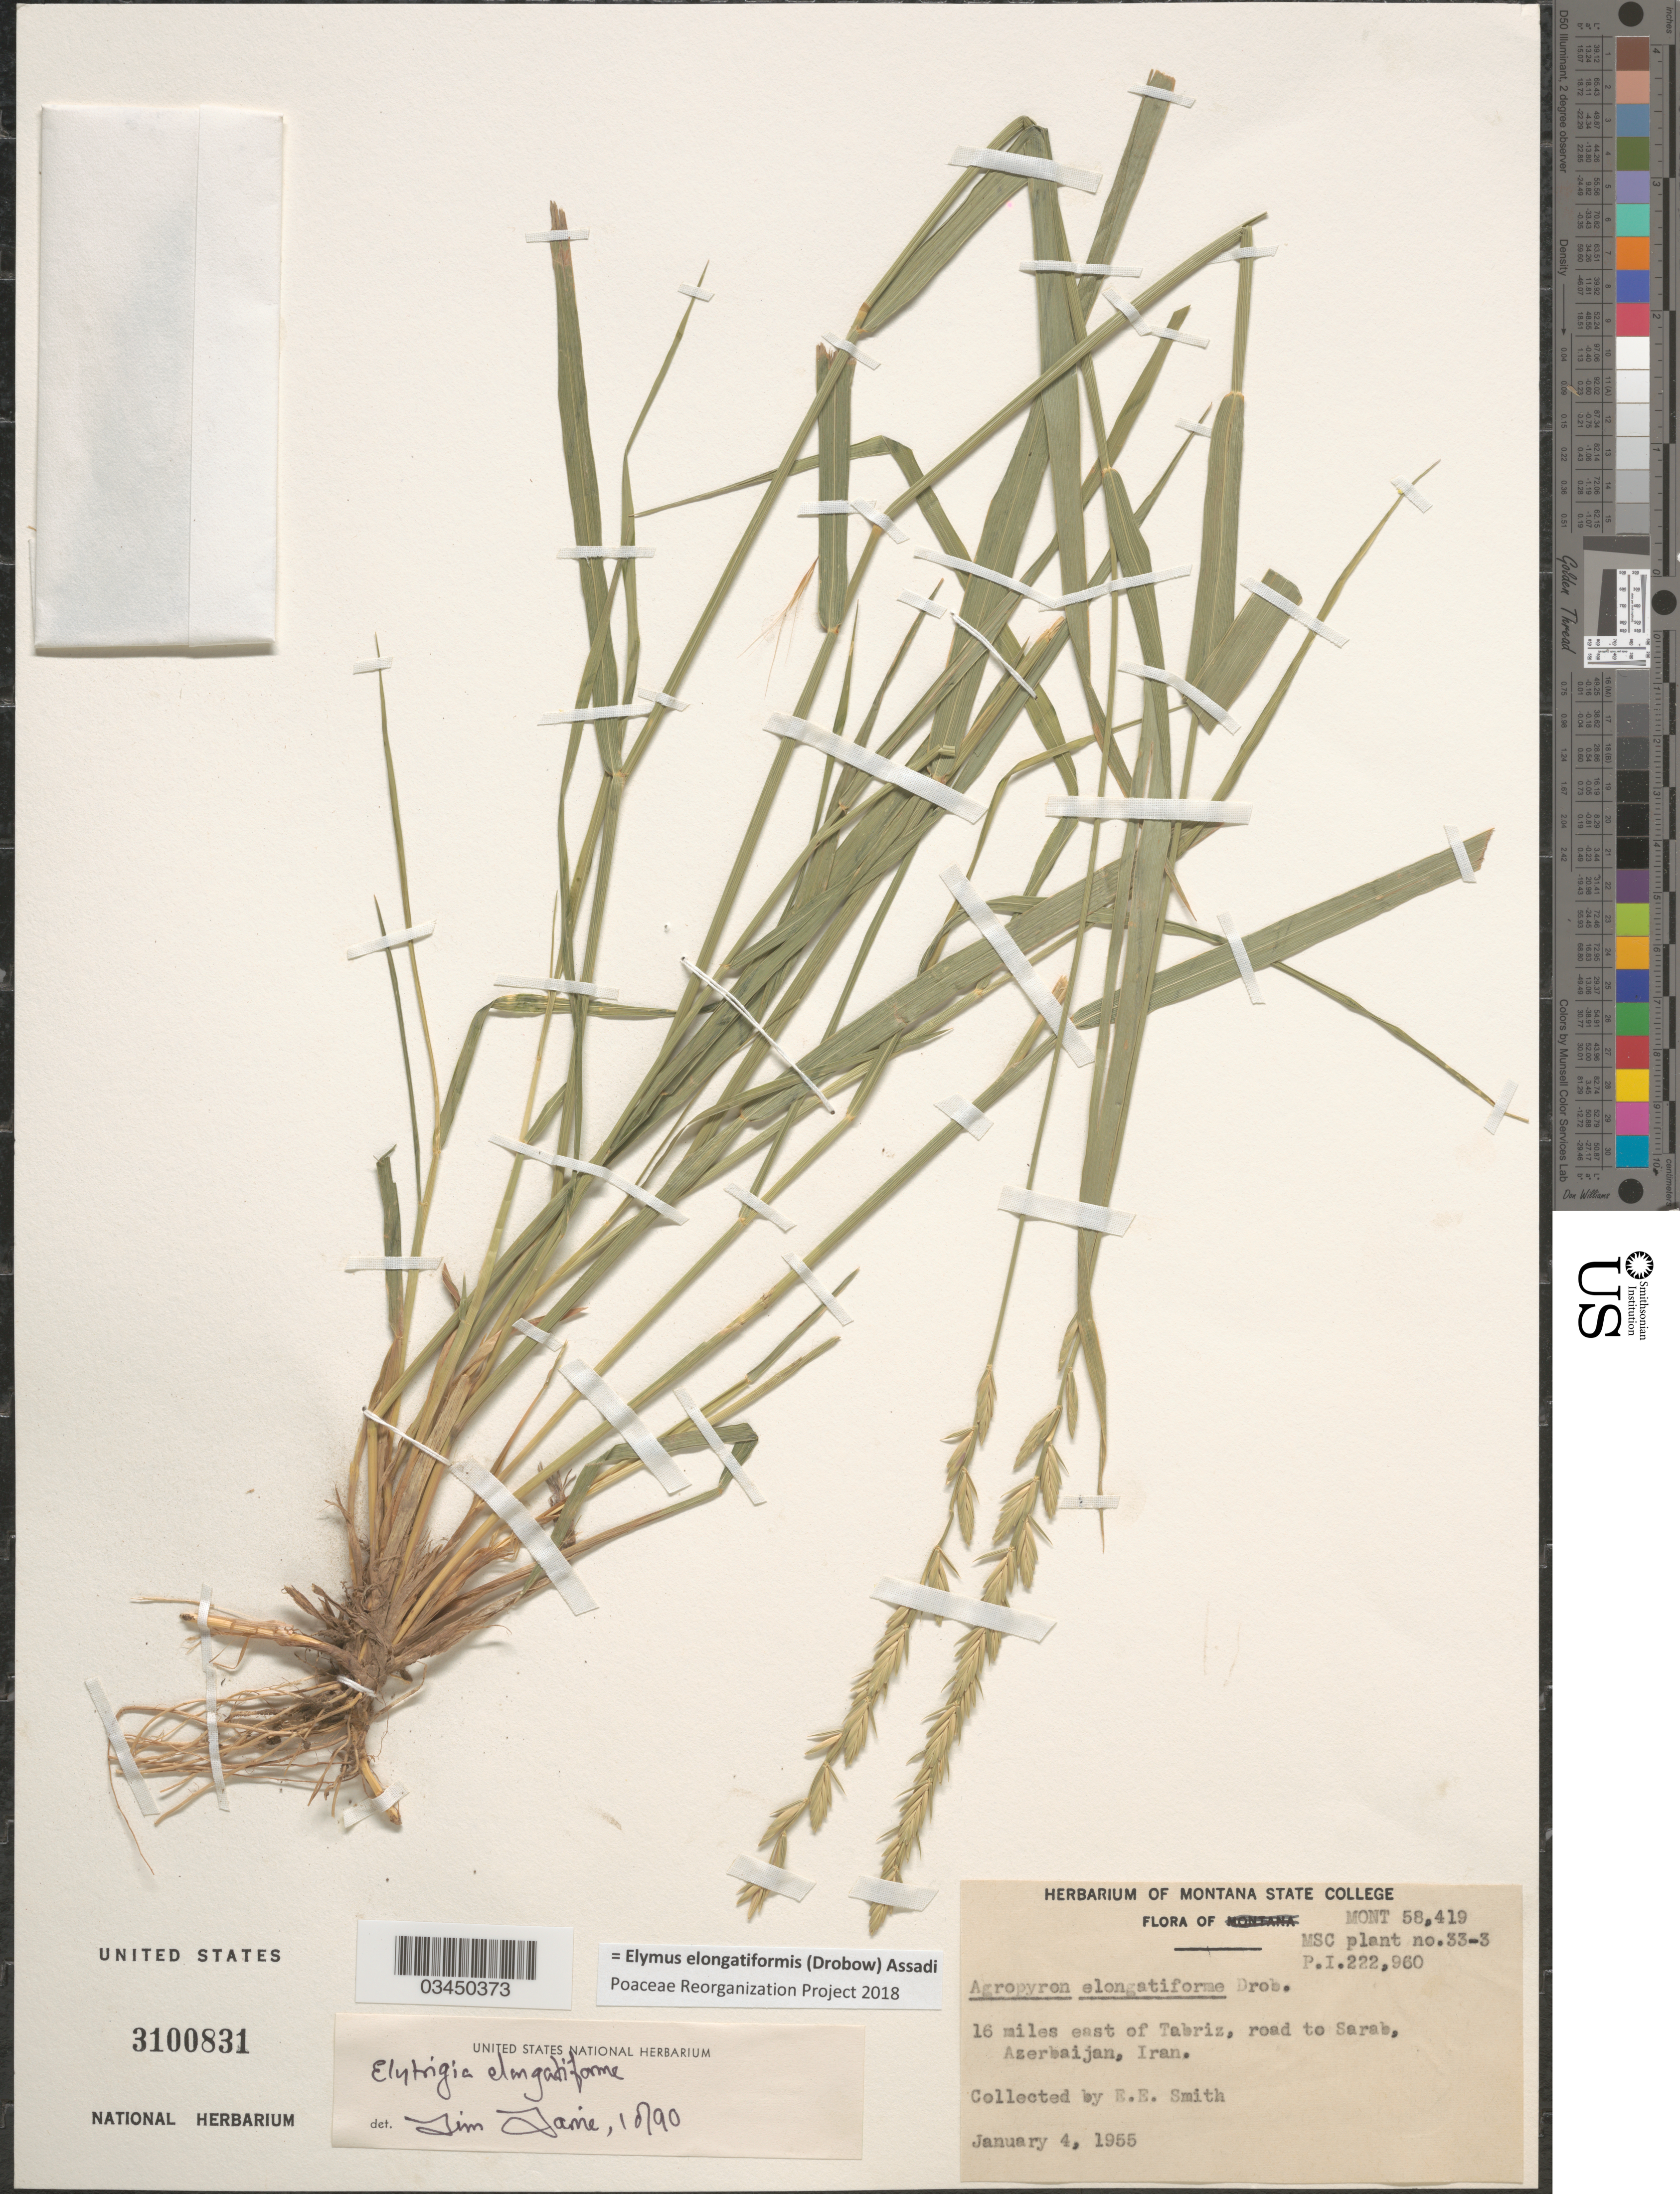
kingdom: Plantae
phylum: Tracheophyta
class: Liliopsida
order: Poales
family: Poaceae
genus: Elymus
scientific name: Elymus elongatiformis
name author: (Drobow) Assadi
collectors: E. E. Smith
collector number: Mont58419?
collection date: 1955-01-04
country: Iran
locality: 16 miles east of Tabriz, road to Sarab, Azerbaijan.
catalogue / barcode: US 3100831